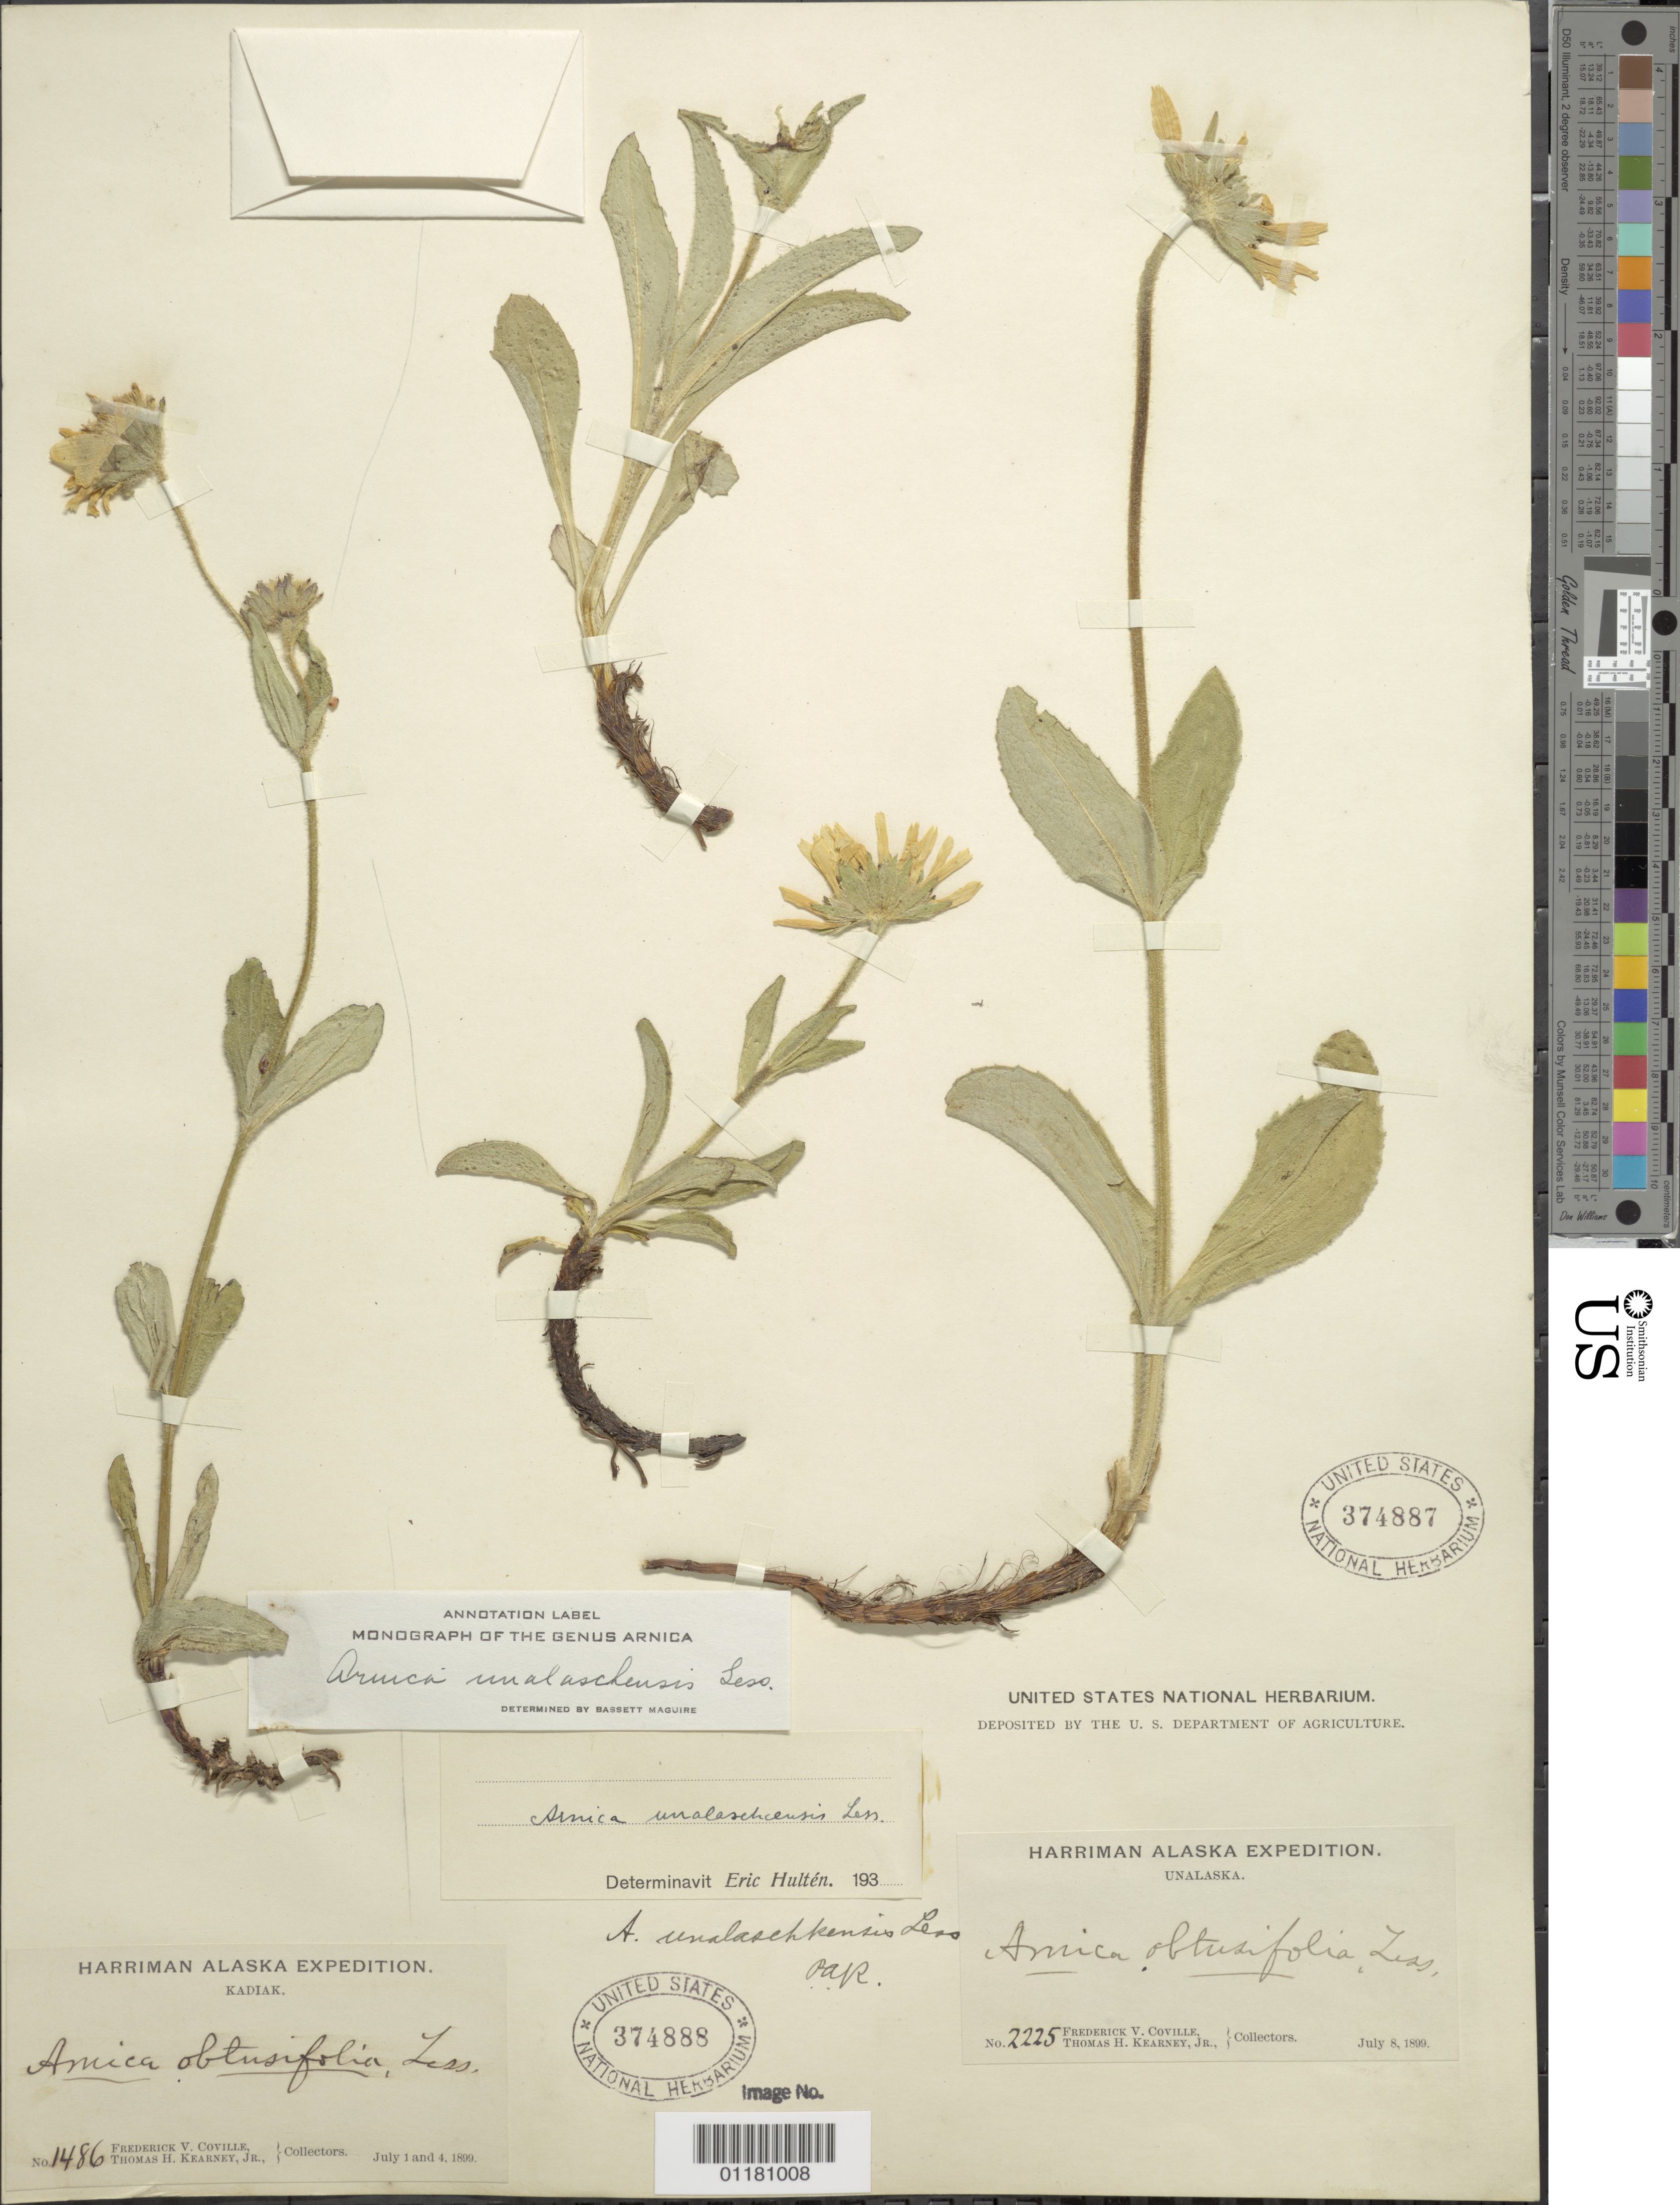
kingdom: Plantae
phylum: Tracheophyta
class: Magnoliopsida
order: Asterales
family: Asteraceae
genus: Arnica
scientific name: Arnica unalashcensis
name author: Less.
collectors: F. V. Coville & T. H. Kearney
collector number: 2225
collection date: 1899-07-08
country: United States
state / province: Alaska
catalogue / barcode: US 374887